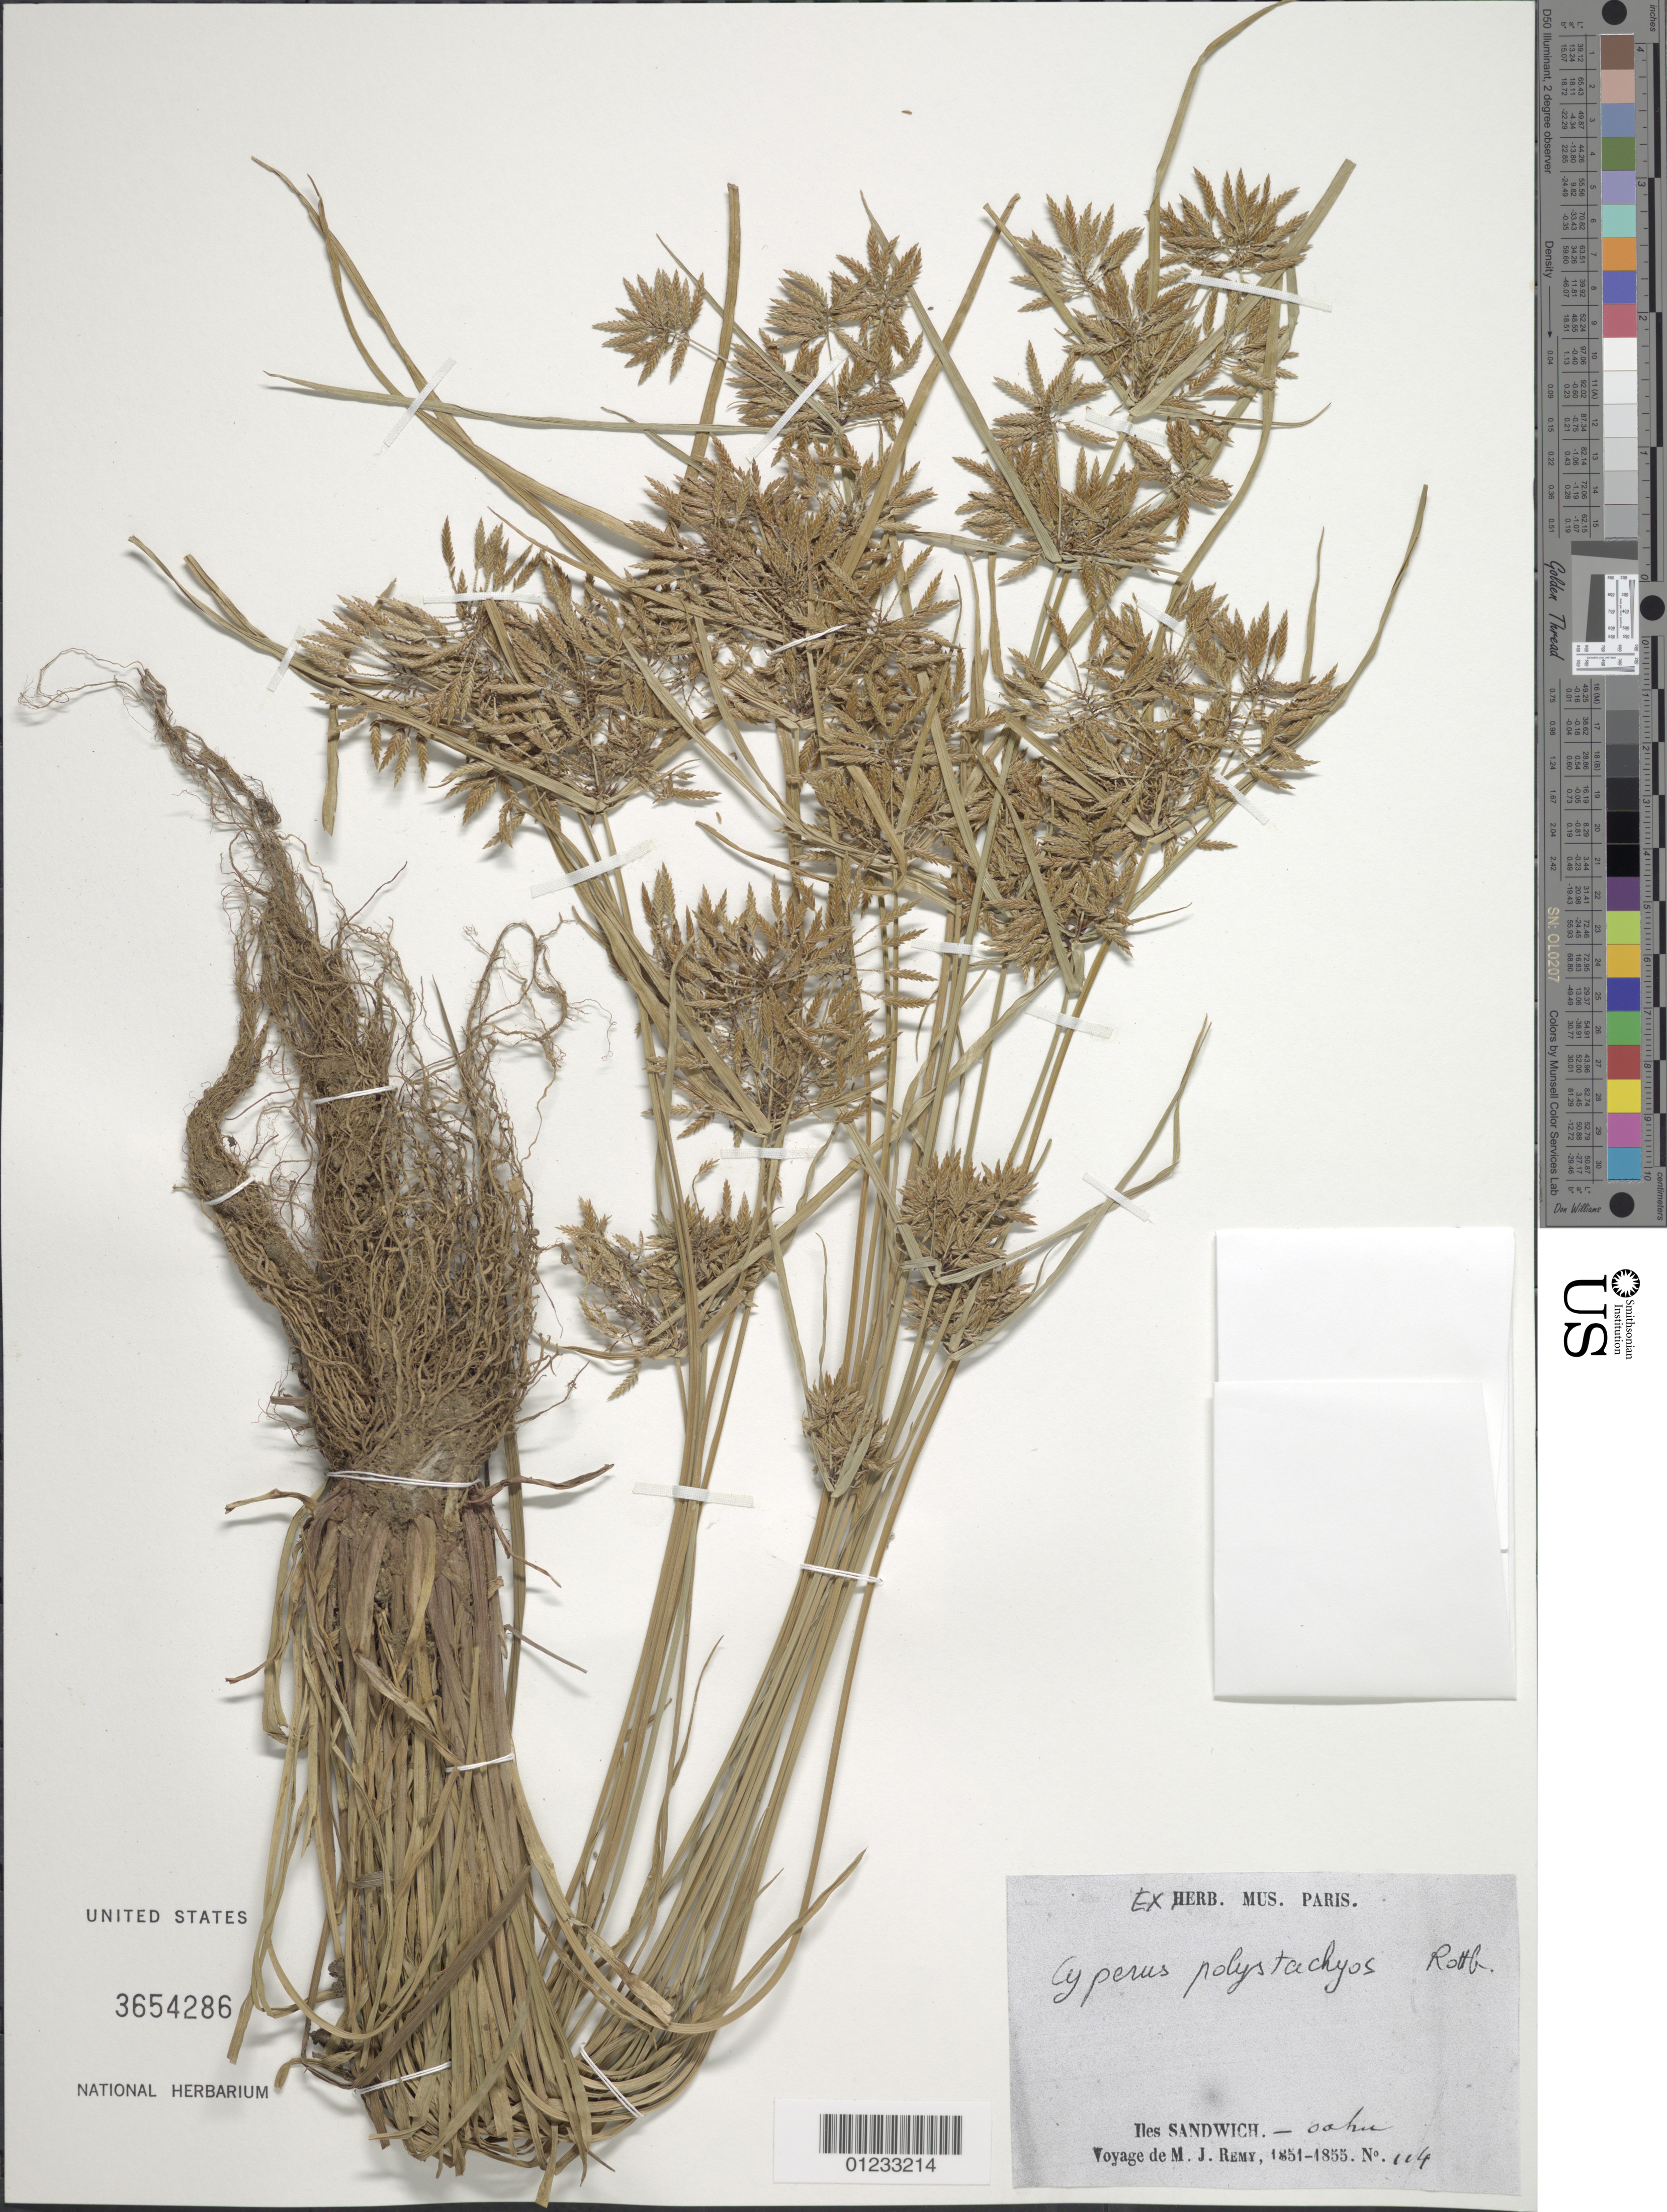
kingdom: Plantae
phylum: Tracheophyta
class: Liliopsida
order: Poales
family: Cyperaceae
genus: Cyperus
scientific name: Cyperus polystachyos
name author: Rottb.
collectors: M. J. Remy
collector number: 114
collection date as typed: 1851 to --- 1855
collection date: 1851/1855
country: United States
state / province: Hawaii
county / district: Honolulu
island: Oahu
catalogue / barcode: US 3654286